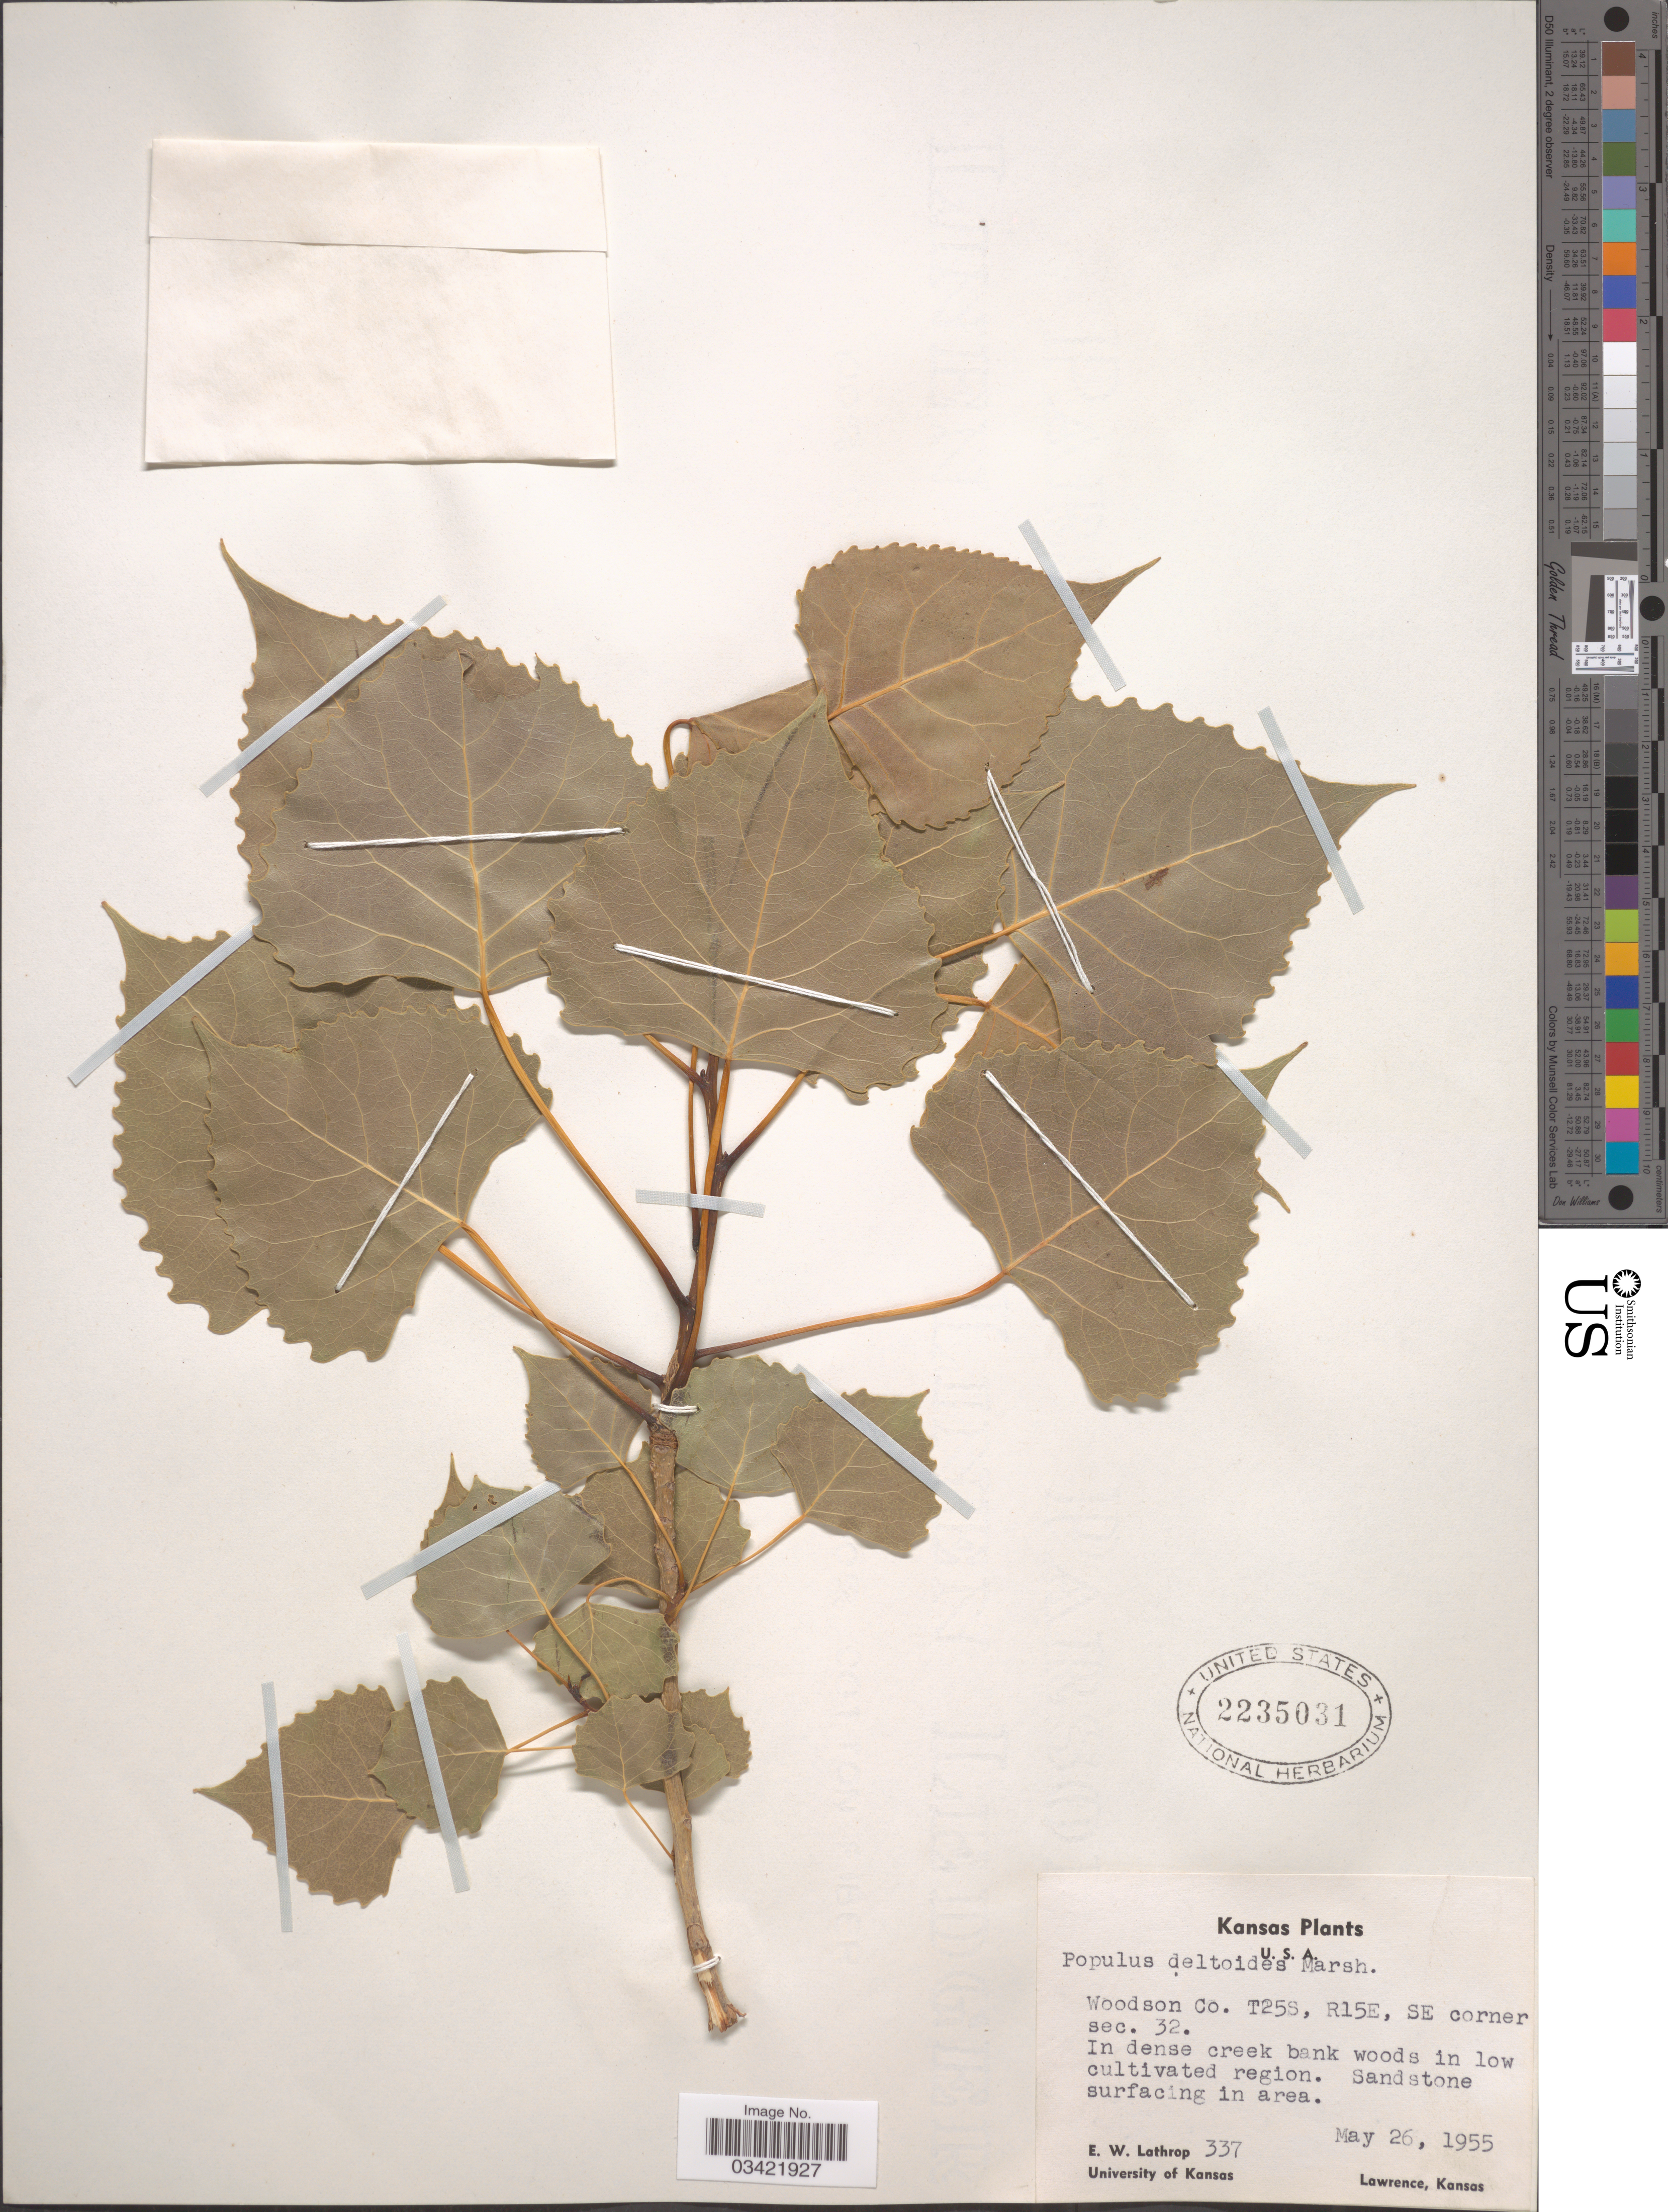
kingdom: Plantae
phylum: Tracheophyta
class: Magnoliopsida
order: Malpighiales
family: Salicaceae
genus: Populus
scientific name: Populus deltoides subsp. monilifera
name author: (Aiton) Eckenw.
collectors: E. W. Lathrop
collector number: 337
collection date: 1955-05-26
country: United States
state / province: Kansas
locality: U.S.A. Woodson Co. T25S, R15E, SE corner sec. 32.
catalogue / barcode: US 2235031